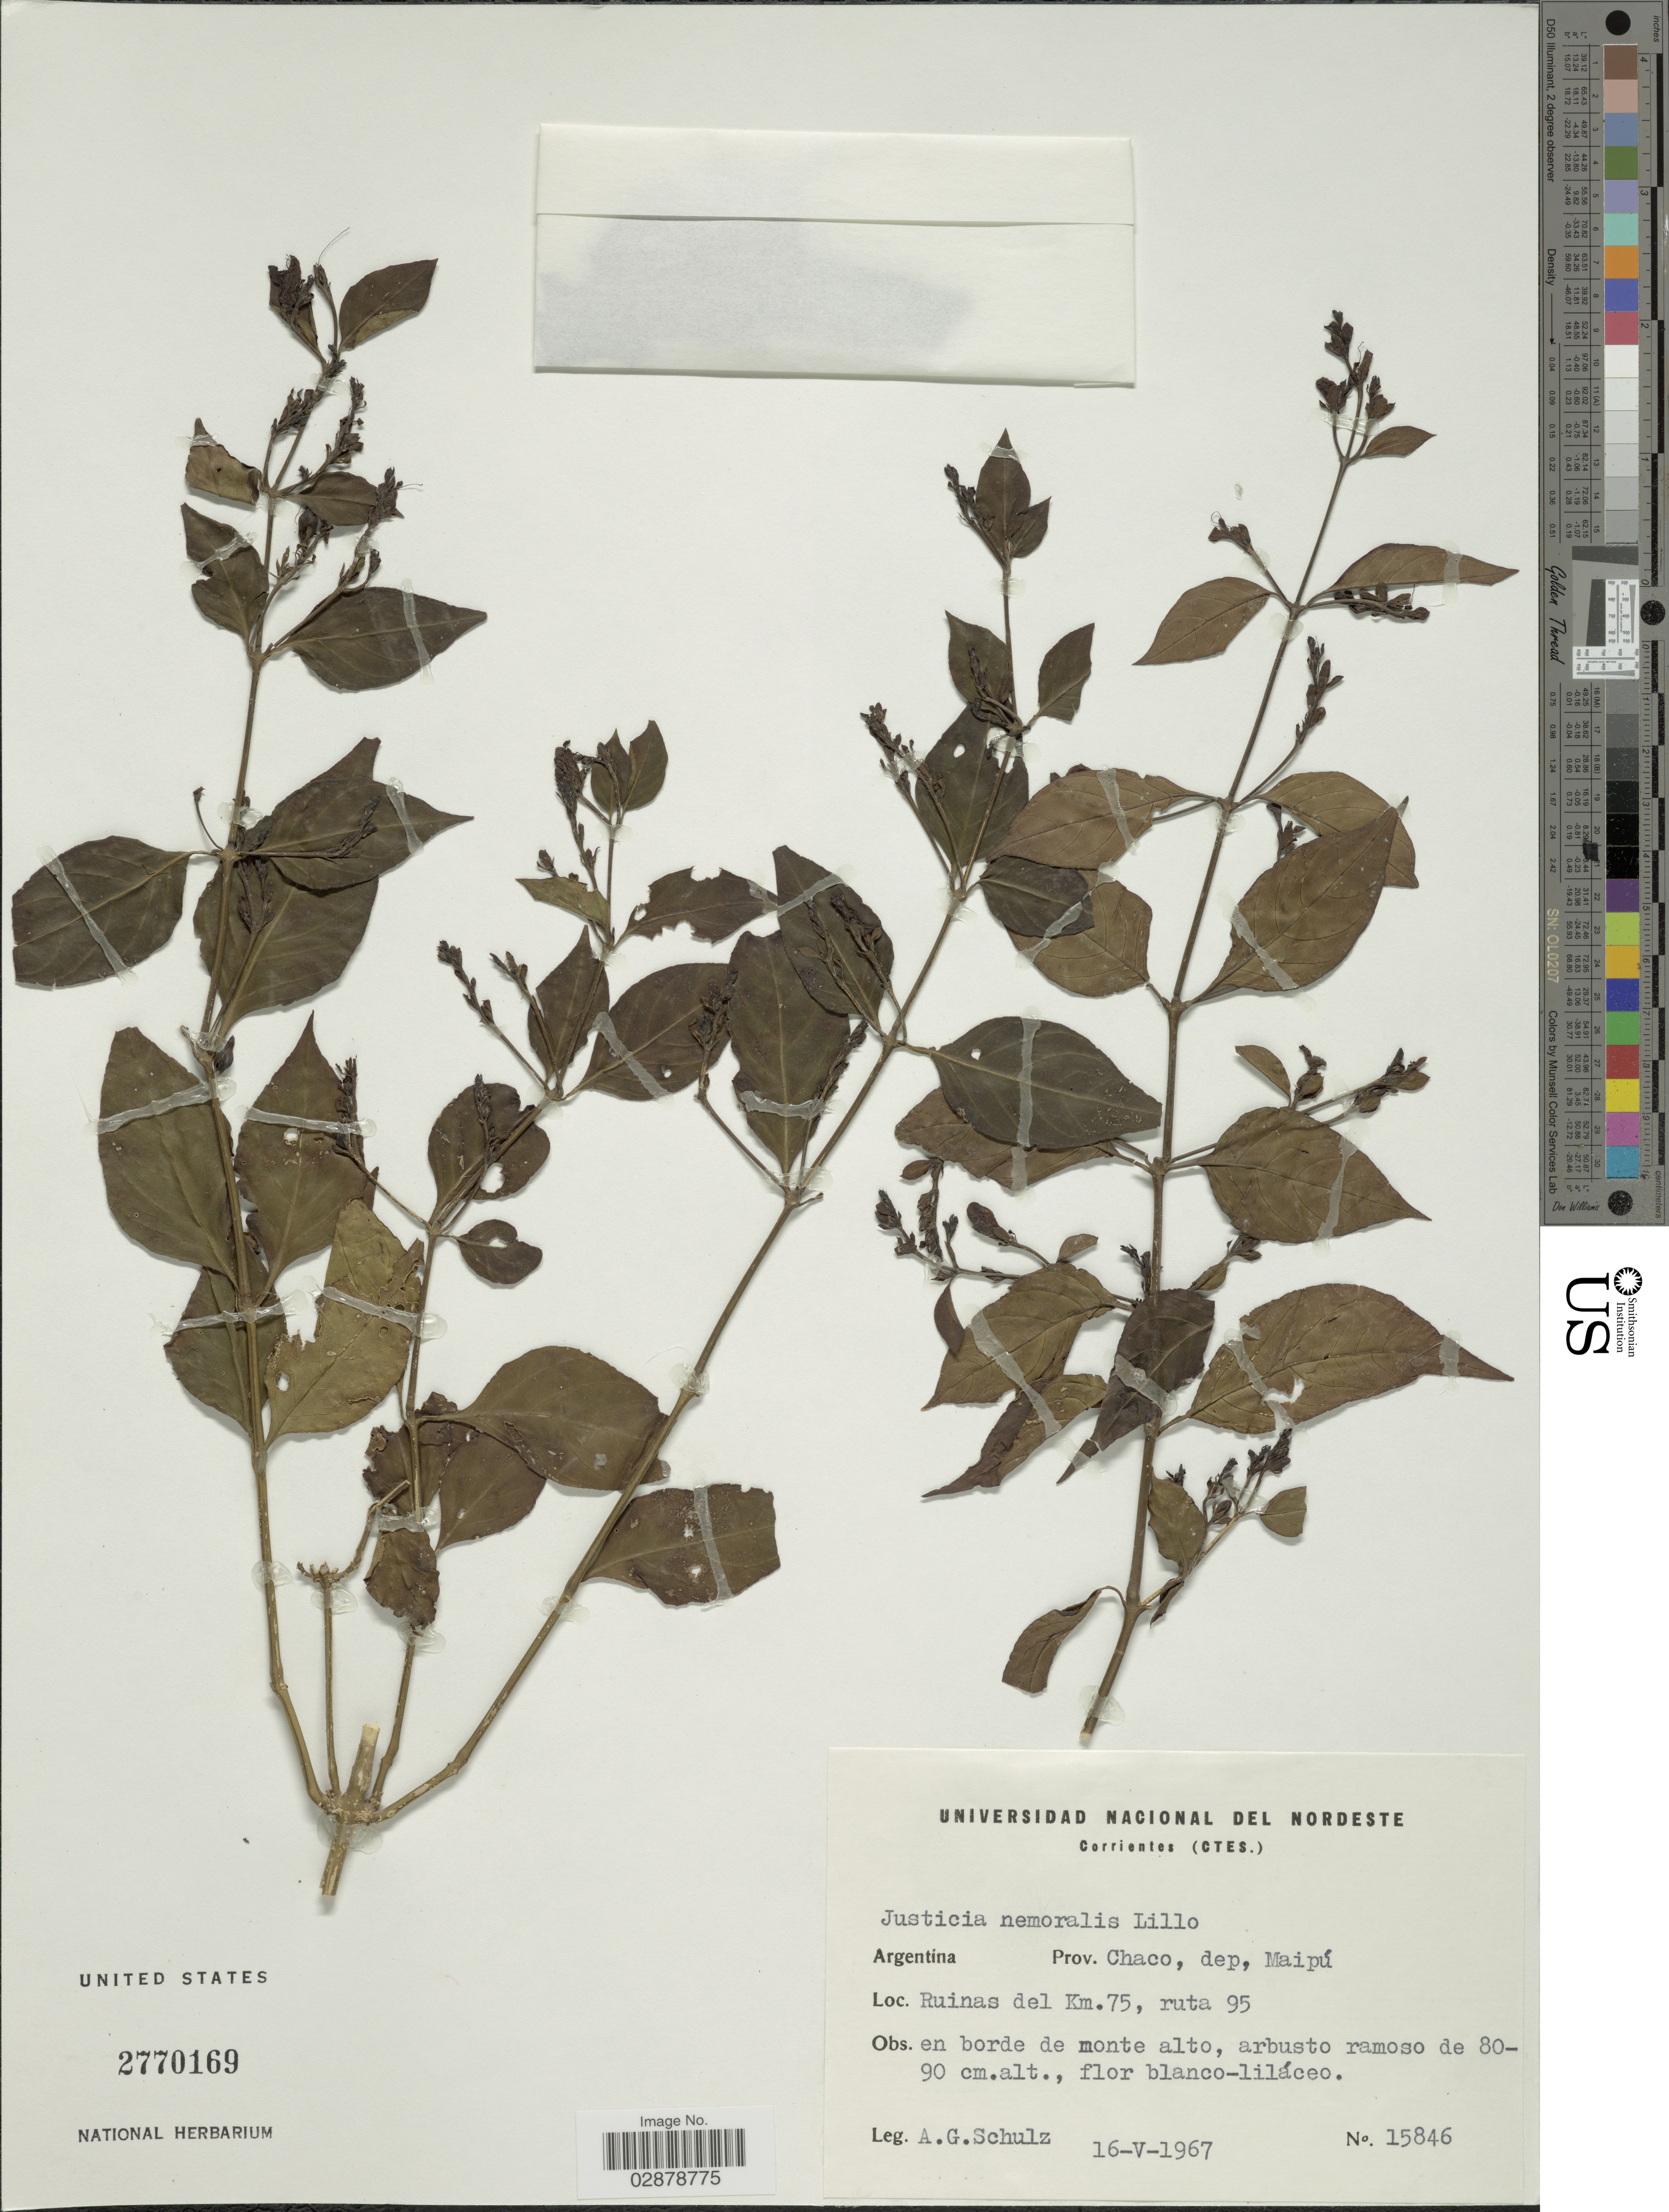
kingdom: Plantae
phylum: Tracheophyta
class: Magnoliopsida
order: Lamiales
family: Acanthaceae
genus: Justicia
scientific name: Justicia corumbensis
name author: (Lindau) Wassh. & C. Ezcurra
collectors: A. G. Schulz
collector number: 15846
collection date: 1967-05-16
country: Argentina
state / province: Chaco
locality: Dep. Maipú. Ruinas del Km. 75, ruta 95.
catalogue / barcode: US 2770169